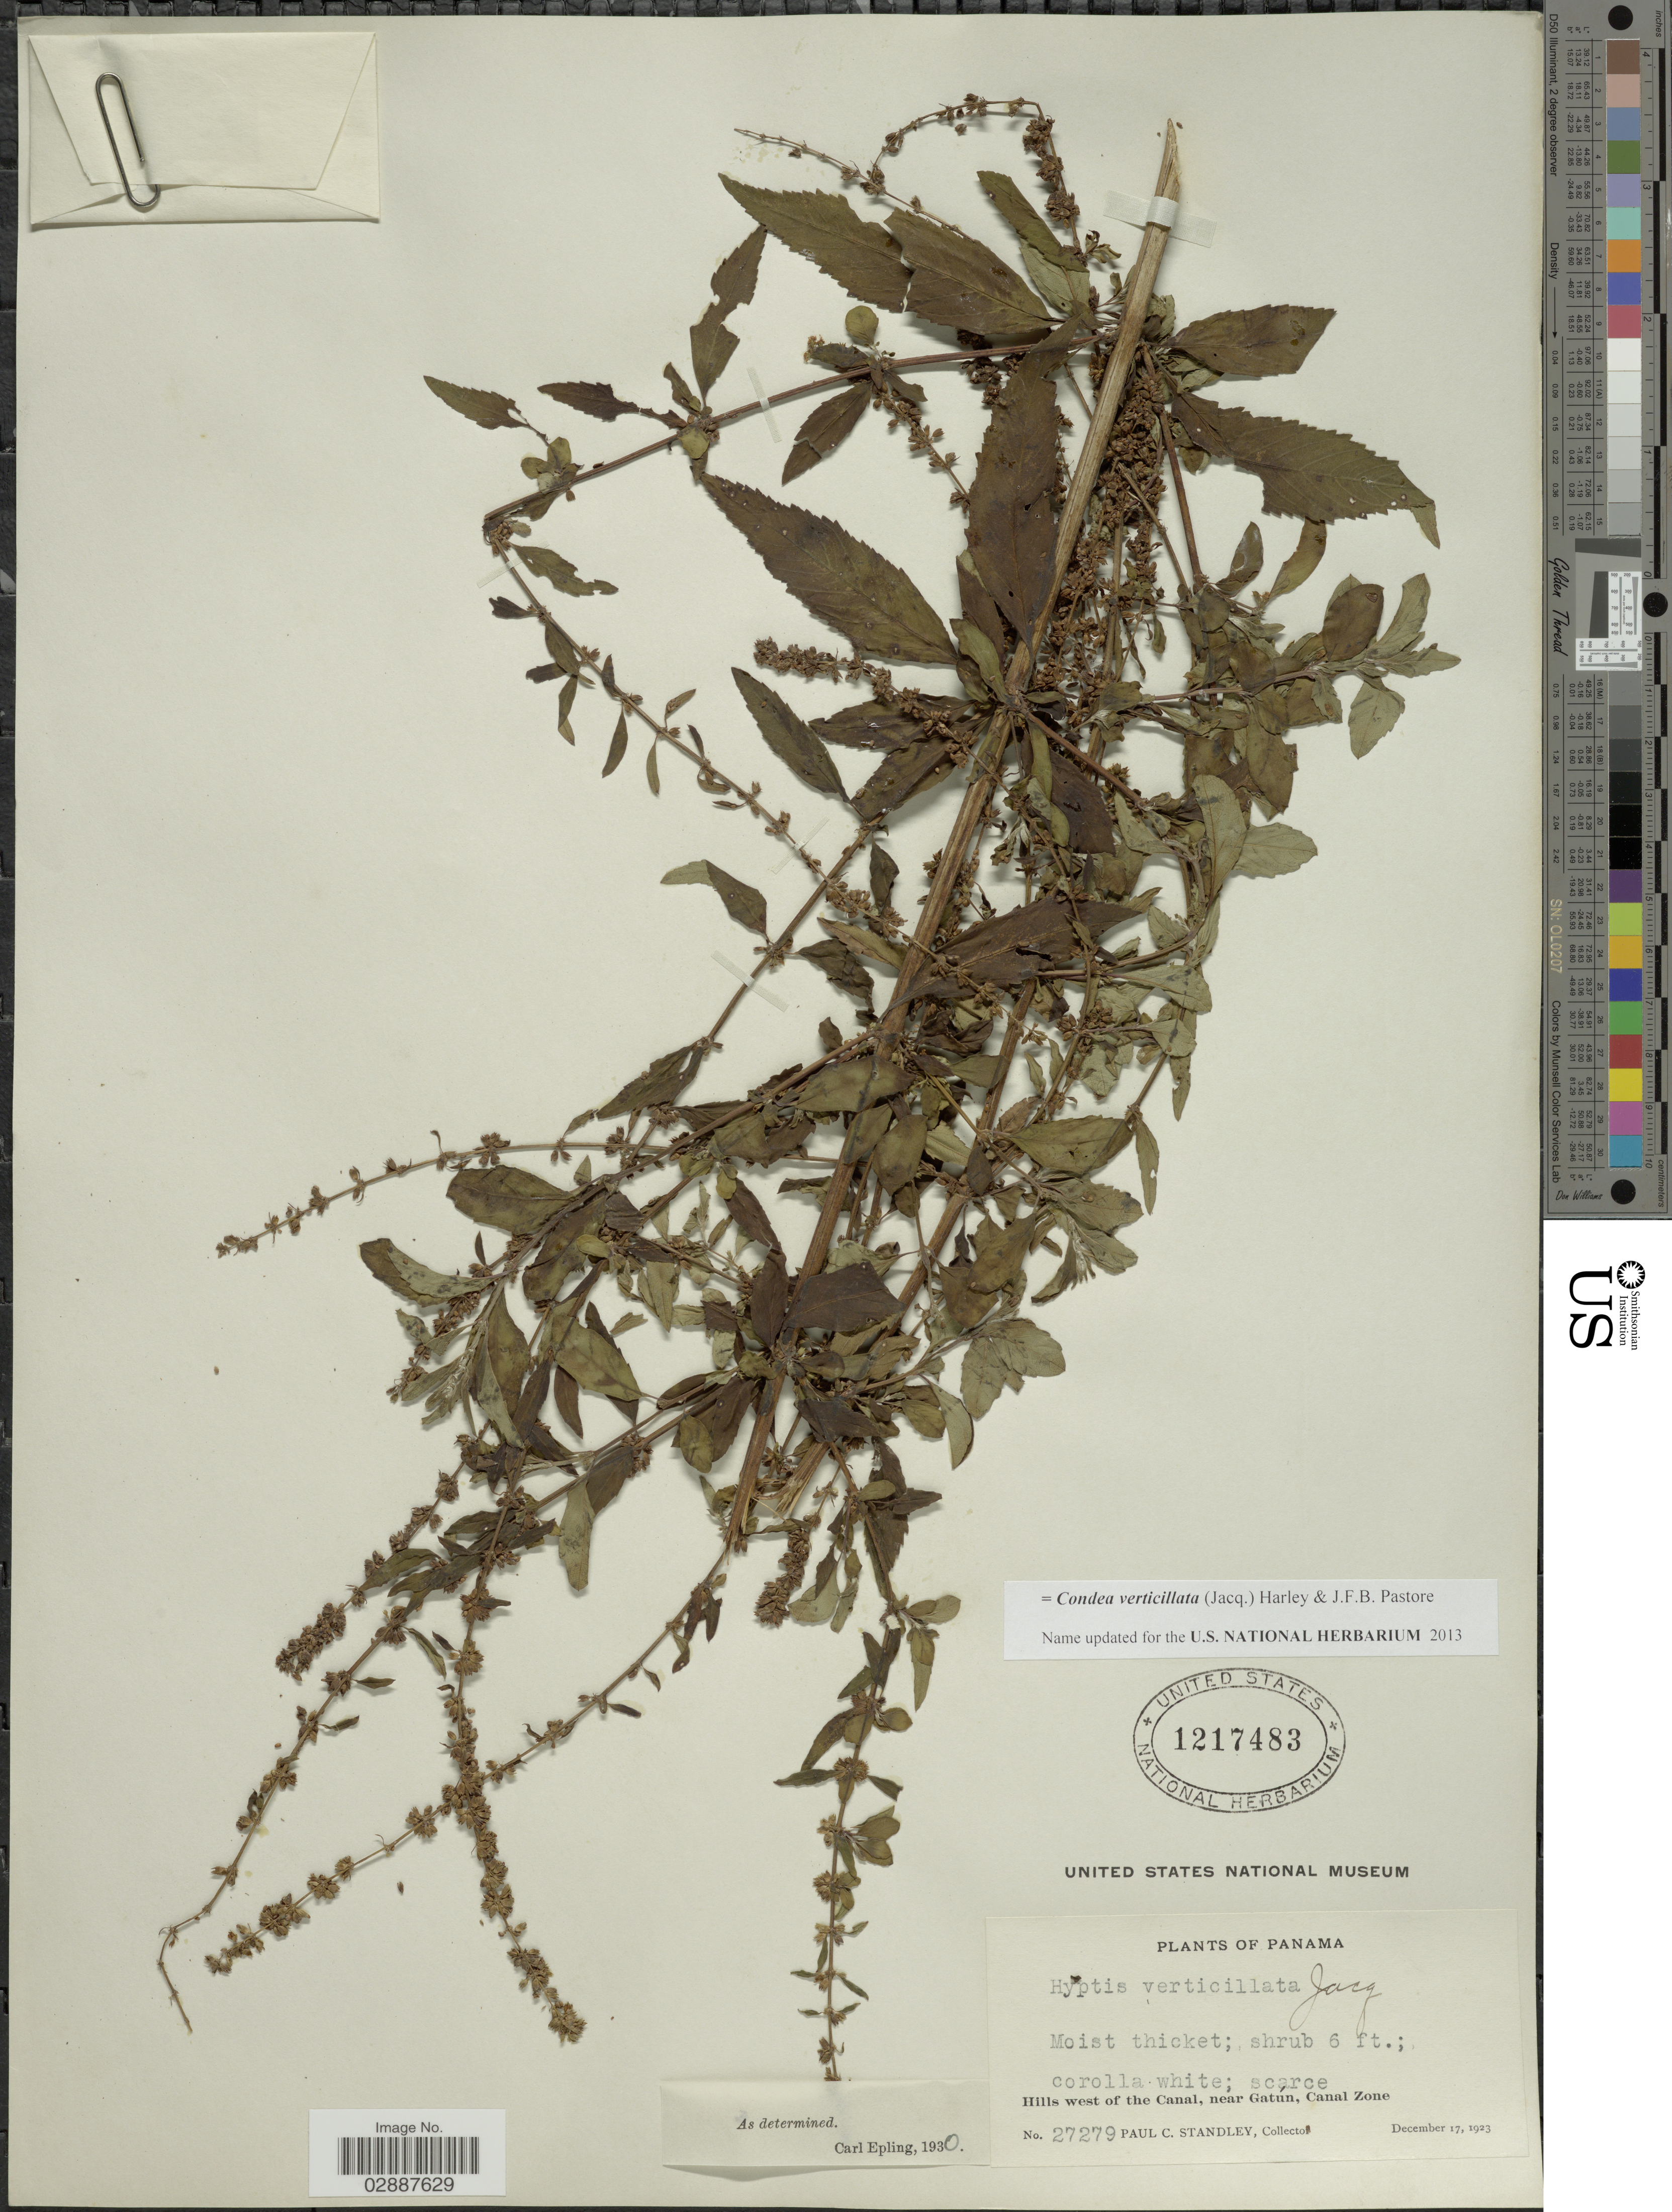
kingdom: Plantae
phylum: Tracheophyta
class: Magnoliopsida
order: Lamiales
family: Lamiaceae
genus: Condea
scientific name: Condea verticillata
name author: (Jacq.) Harley & J.F.B. Pastore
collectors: P. C. Standley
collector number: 27279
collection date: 1923-12-17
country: Panama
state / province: Colón / Panamá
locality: Hills west of the Canal, near Gatún, Canal Zone.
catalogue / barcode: US 1217483